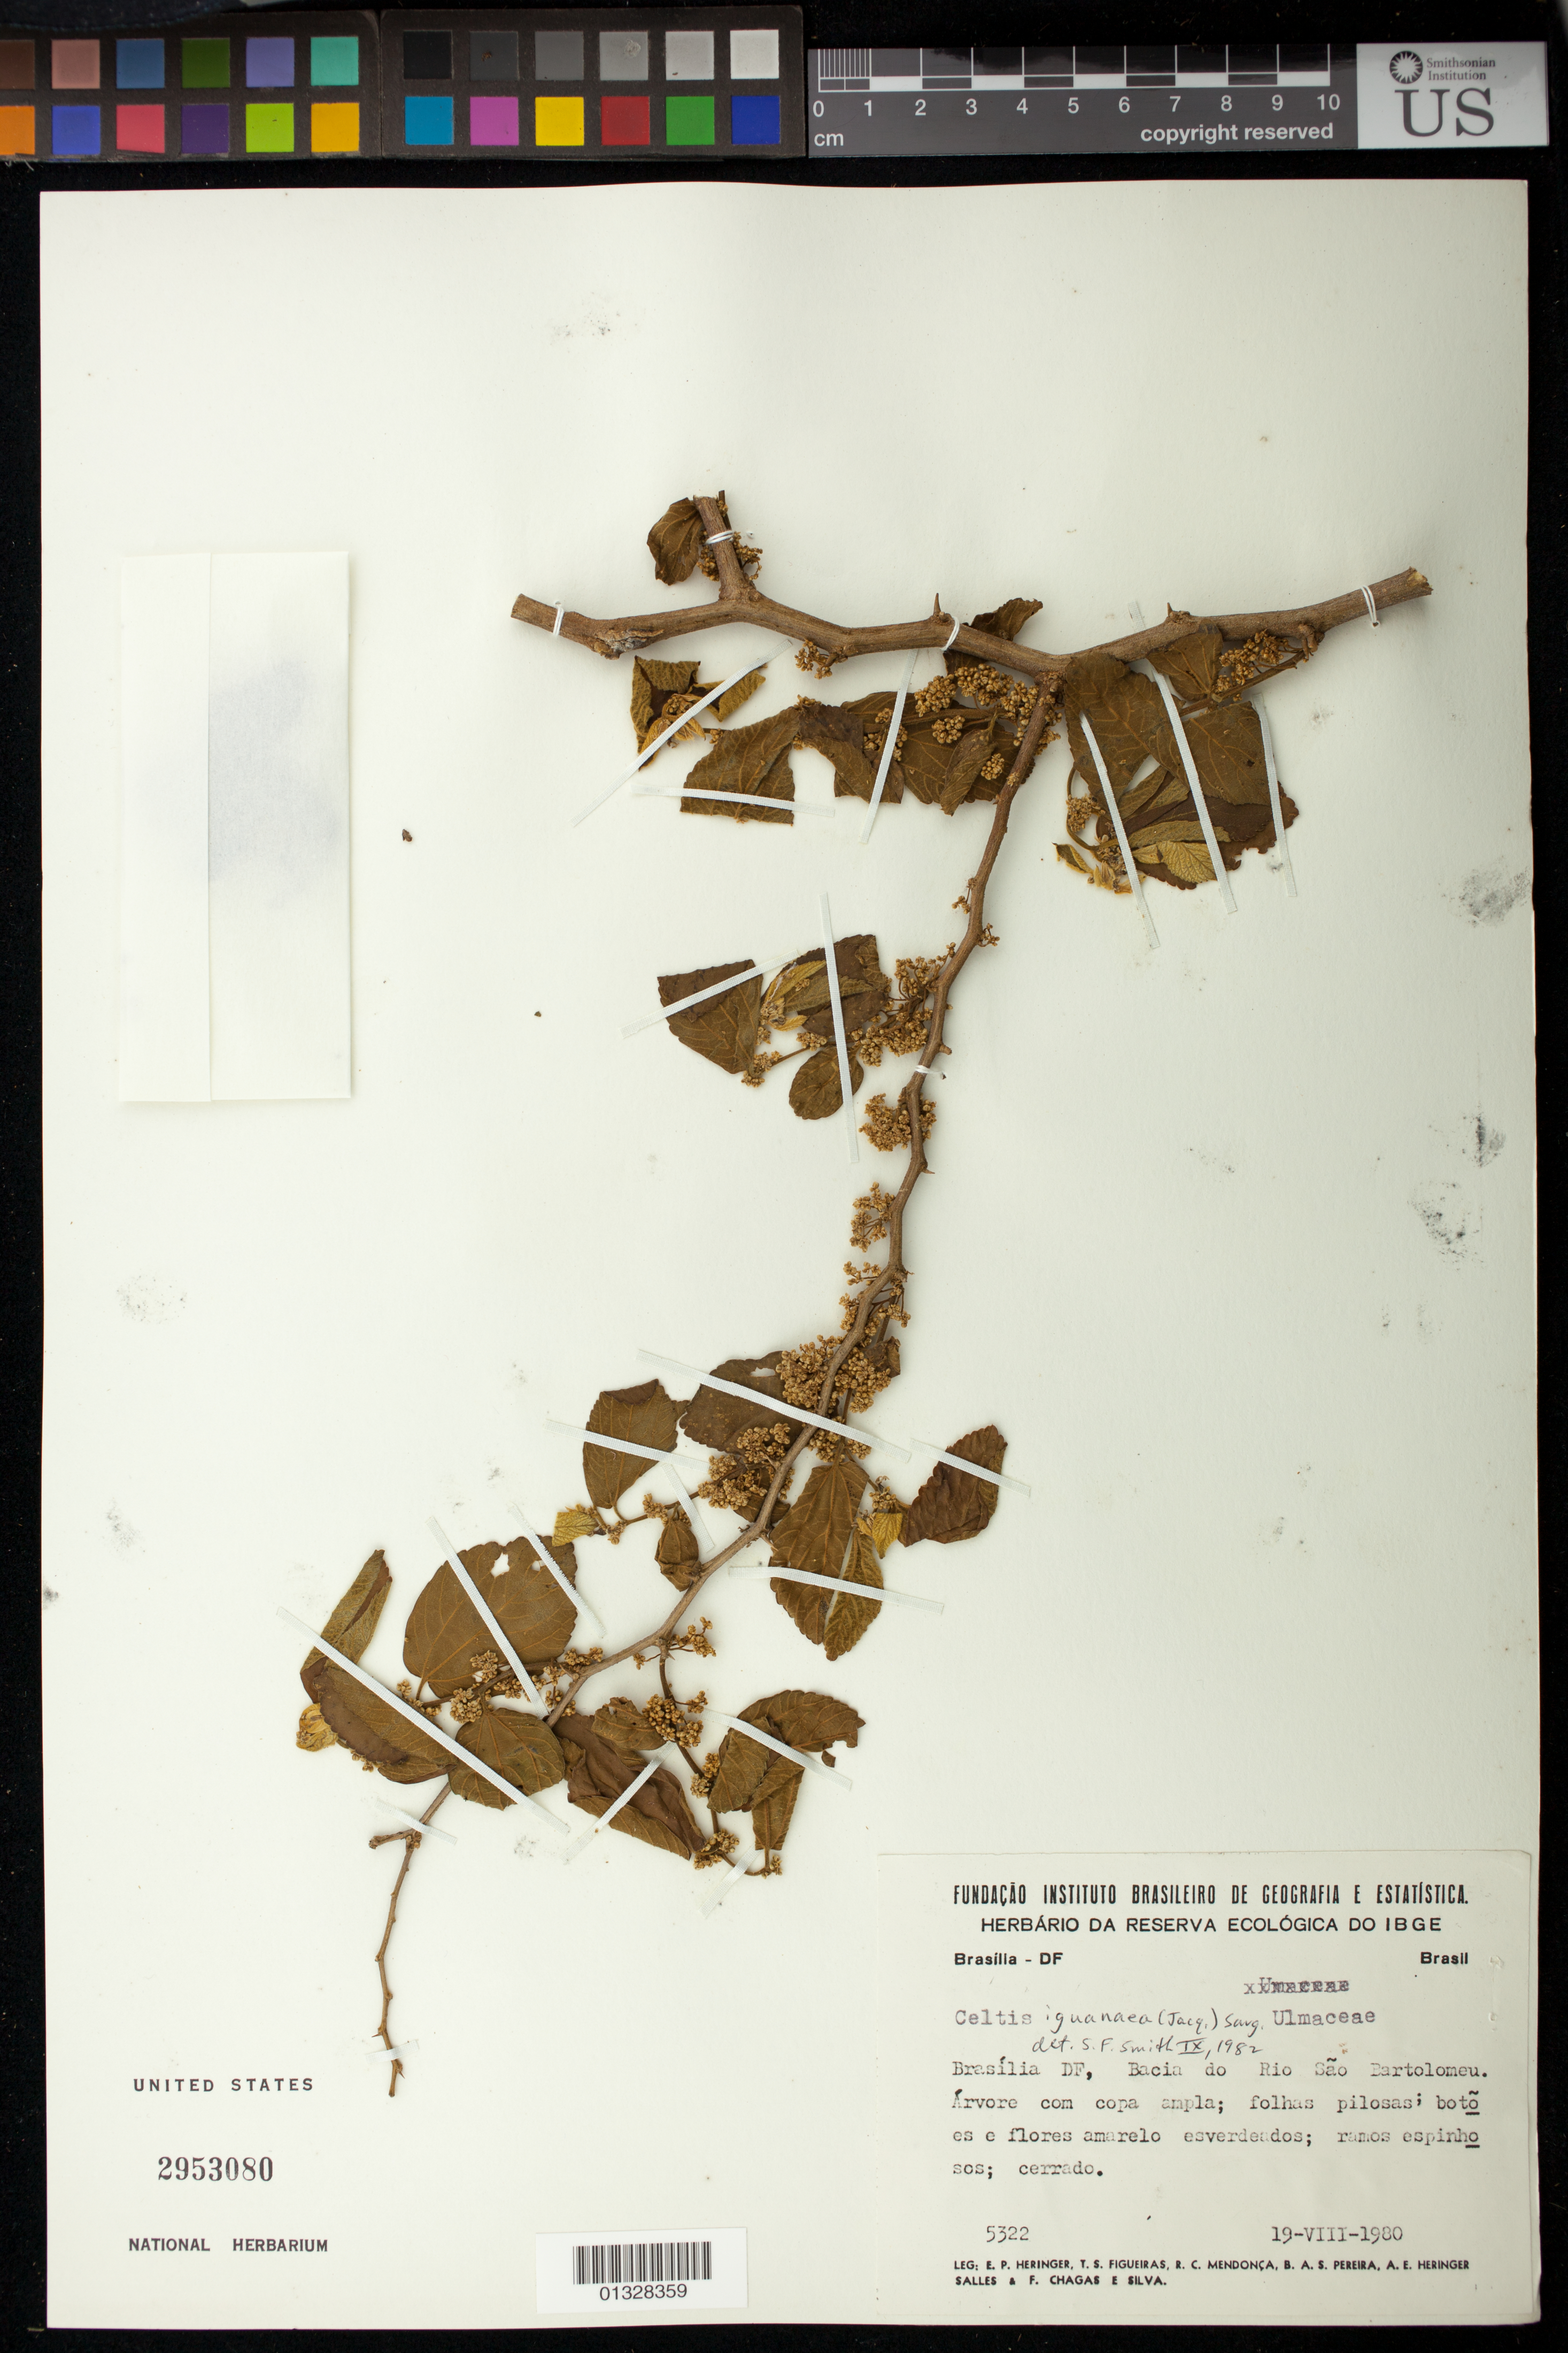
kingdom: Plantae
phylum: Tracheophyta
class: Magnoliopsida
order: Rosales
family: Cannabaceae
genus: Celtis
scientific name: Celtis iguanaea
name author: (Jacq.) Sarg.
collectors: E. P. Heringer, T. S. Figueiras, R. C. Mendonça, B. A. S. Pereira, A. E. Heringer Salles & F. C. Silva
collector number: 5322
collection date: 1980-08-19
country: Brazil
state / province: Distrito Federal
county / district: Brasília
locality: Bacia do Rio São Bartolomeu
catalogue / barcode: US 2953080